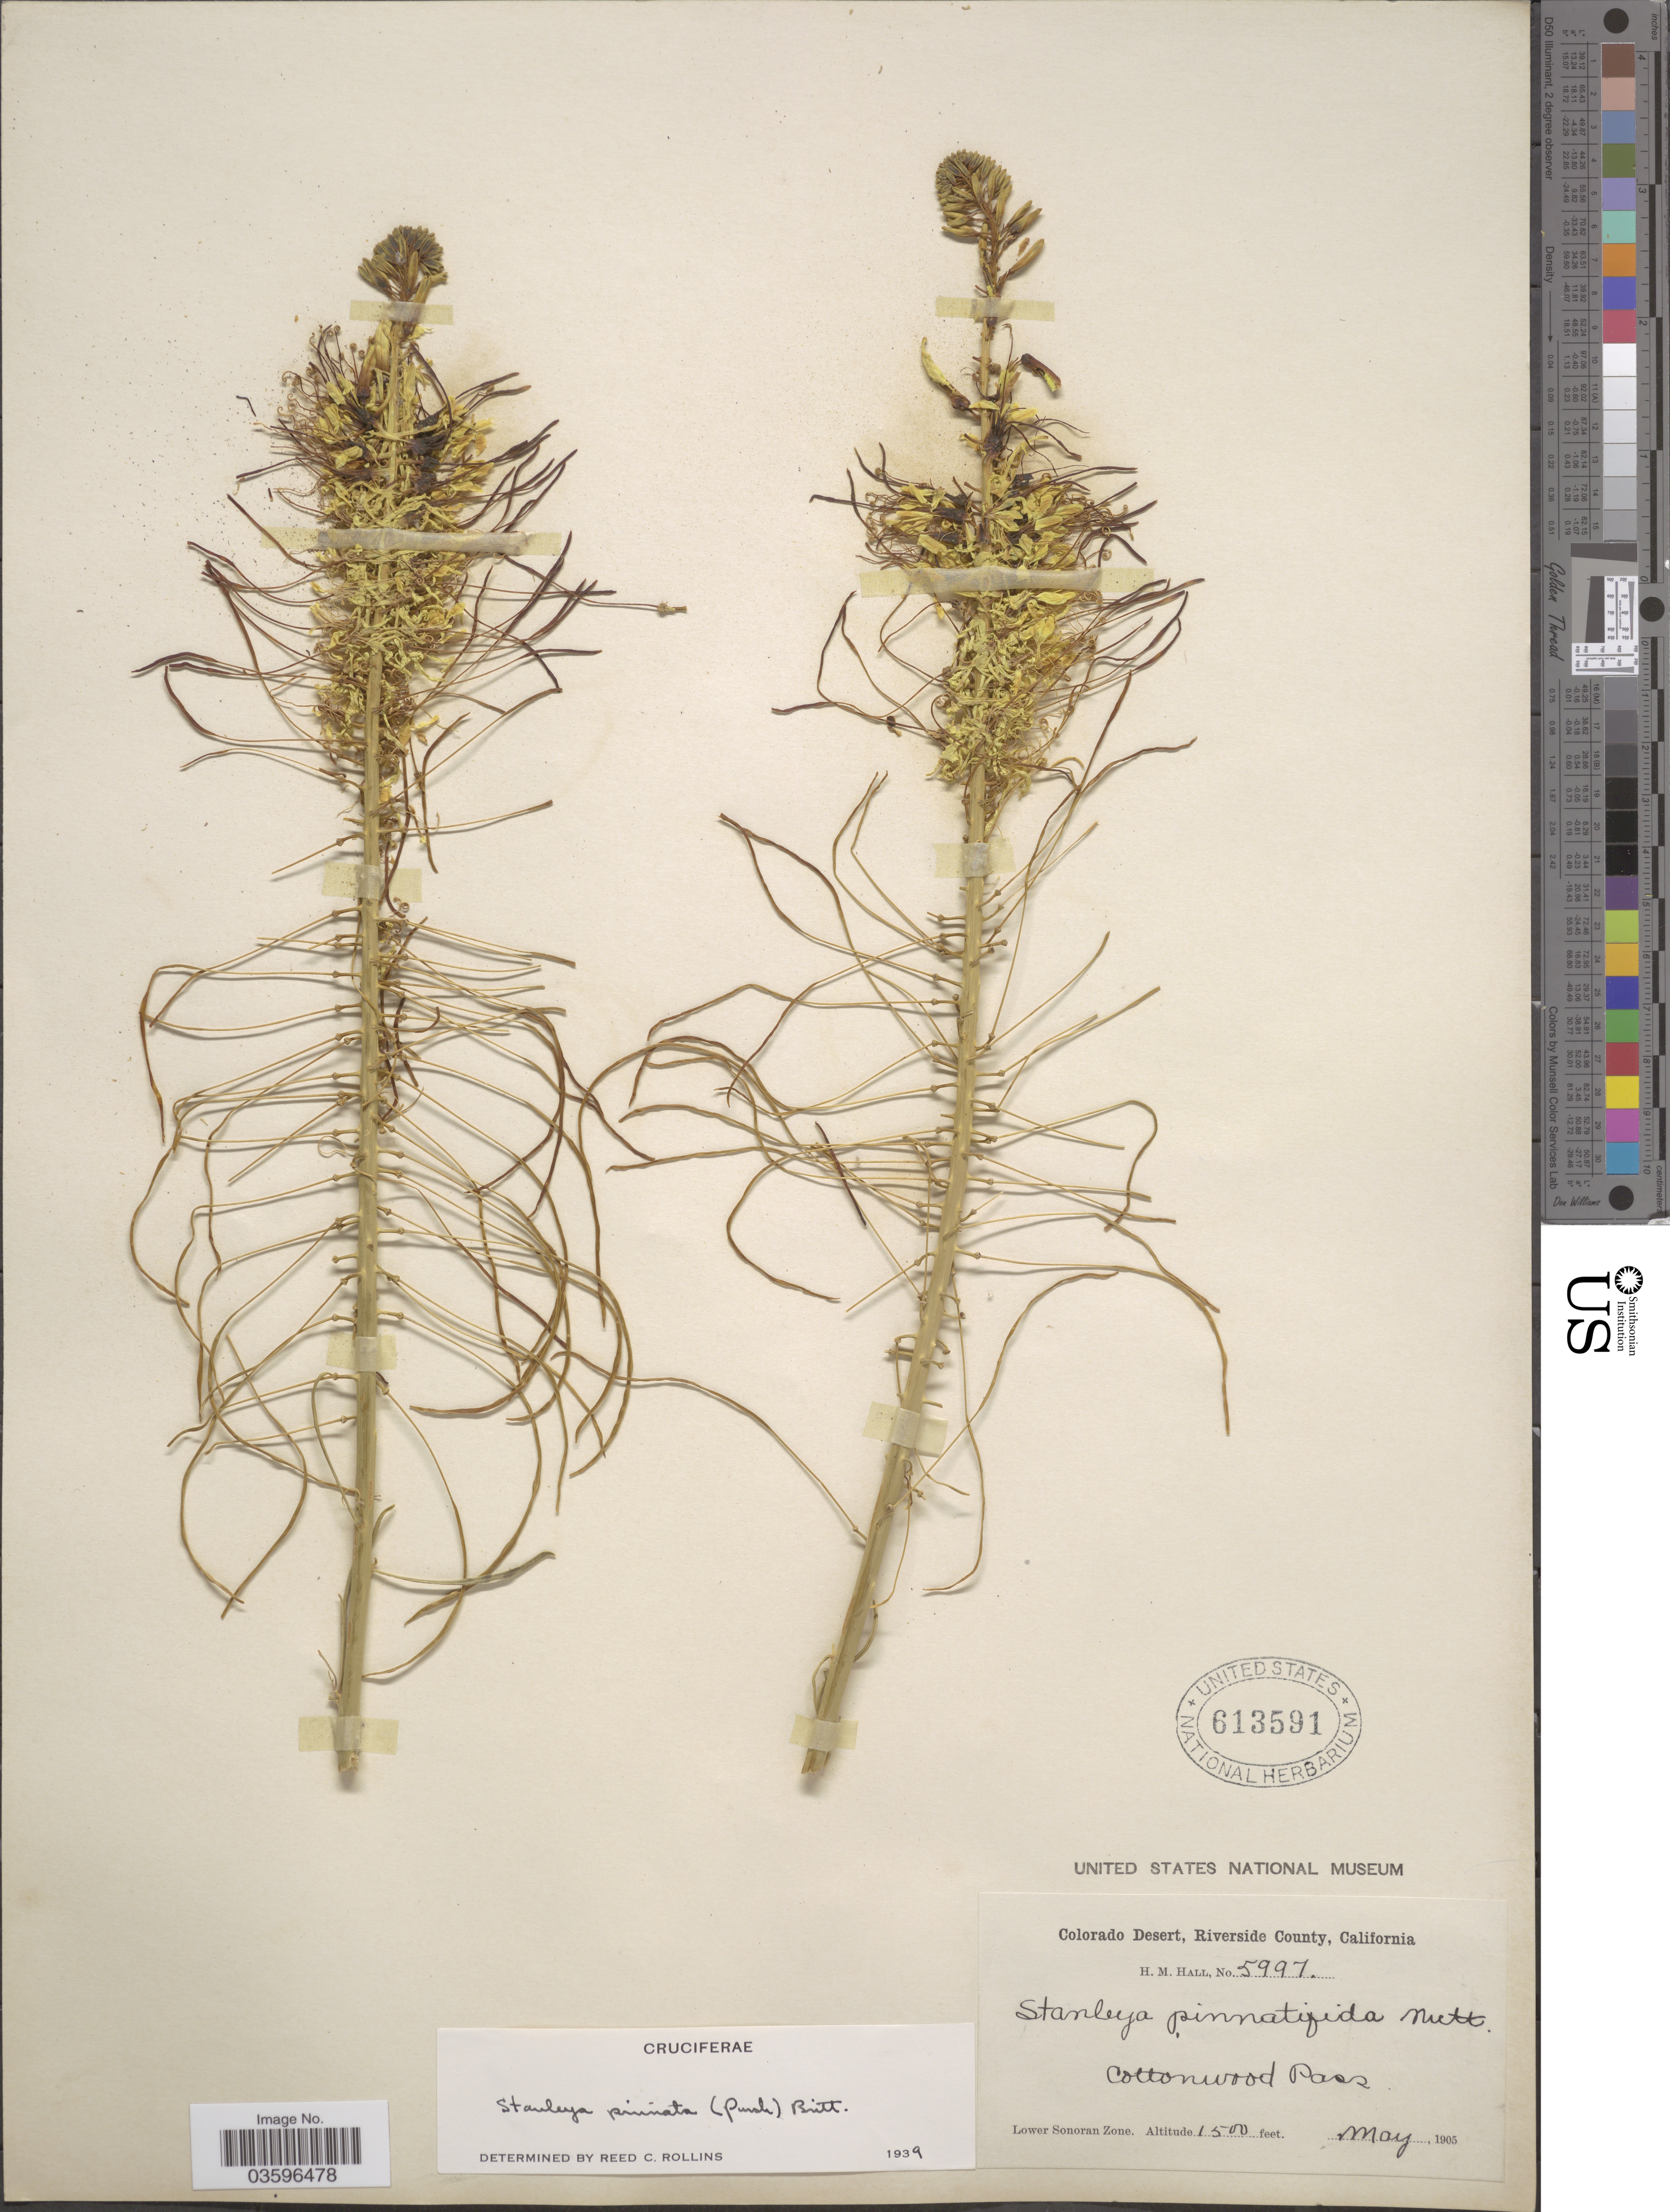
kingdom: Plantae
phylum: Tracheophyta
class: Magnoliopsida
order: Brassicales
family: Brassicaceae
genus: Thelypodium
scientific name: Thelypodium integrifolium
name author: (Nutt.) Endl.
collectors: H. M. Hall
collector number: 5997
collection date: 1905-05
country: United States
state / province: California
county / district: Riverside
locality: Colorado Desert, Riverside County. Cottonwood Pass. Lower Sonoran Zone.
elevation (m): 457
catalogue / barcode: US 613591